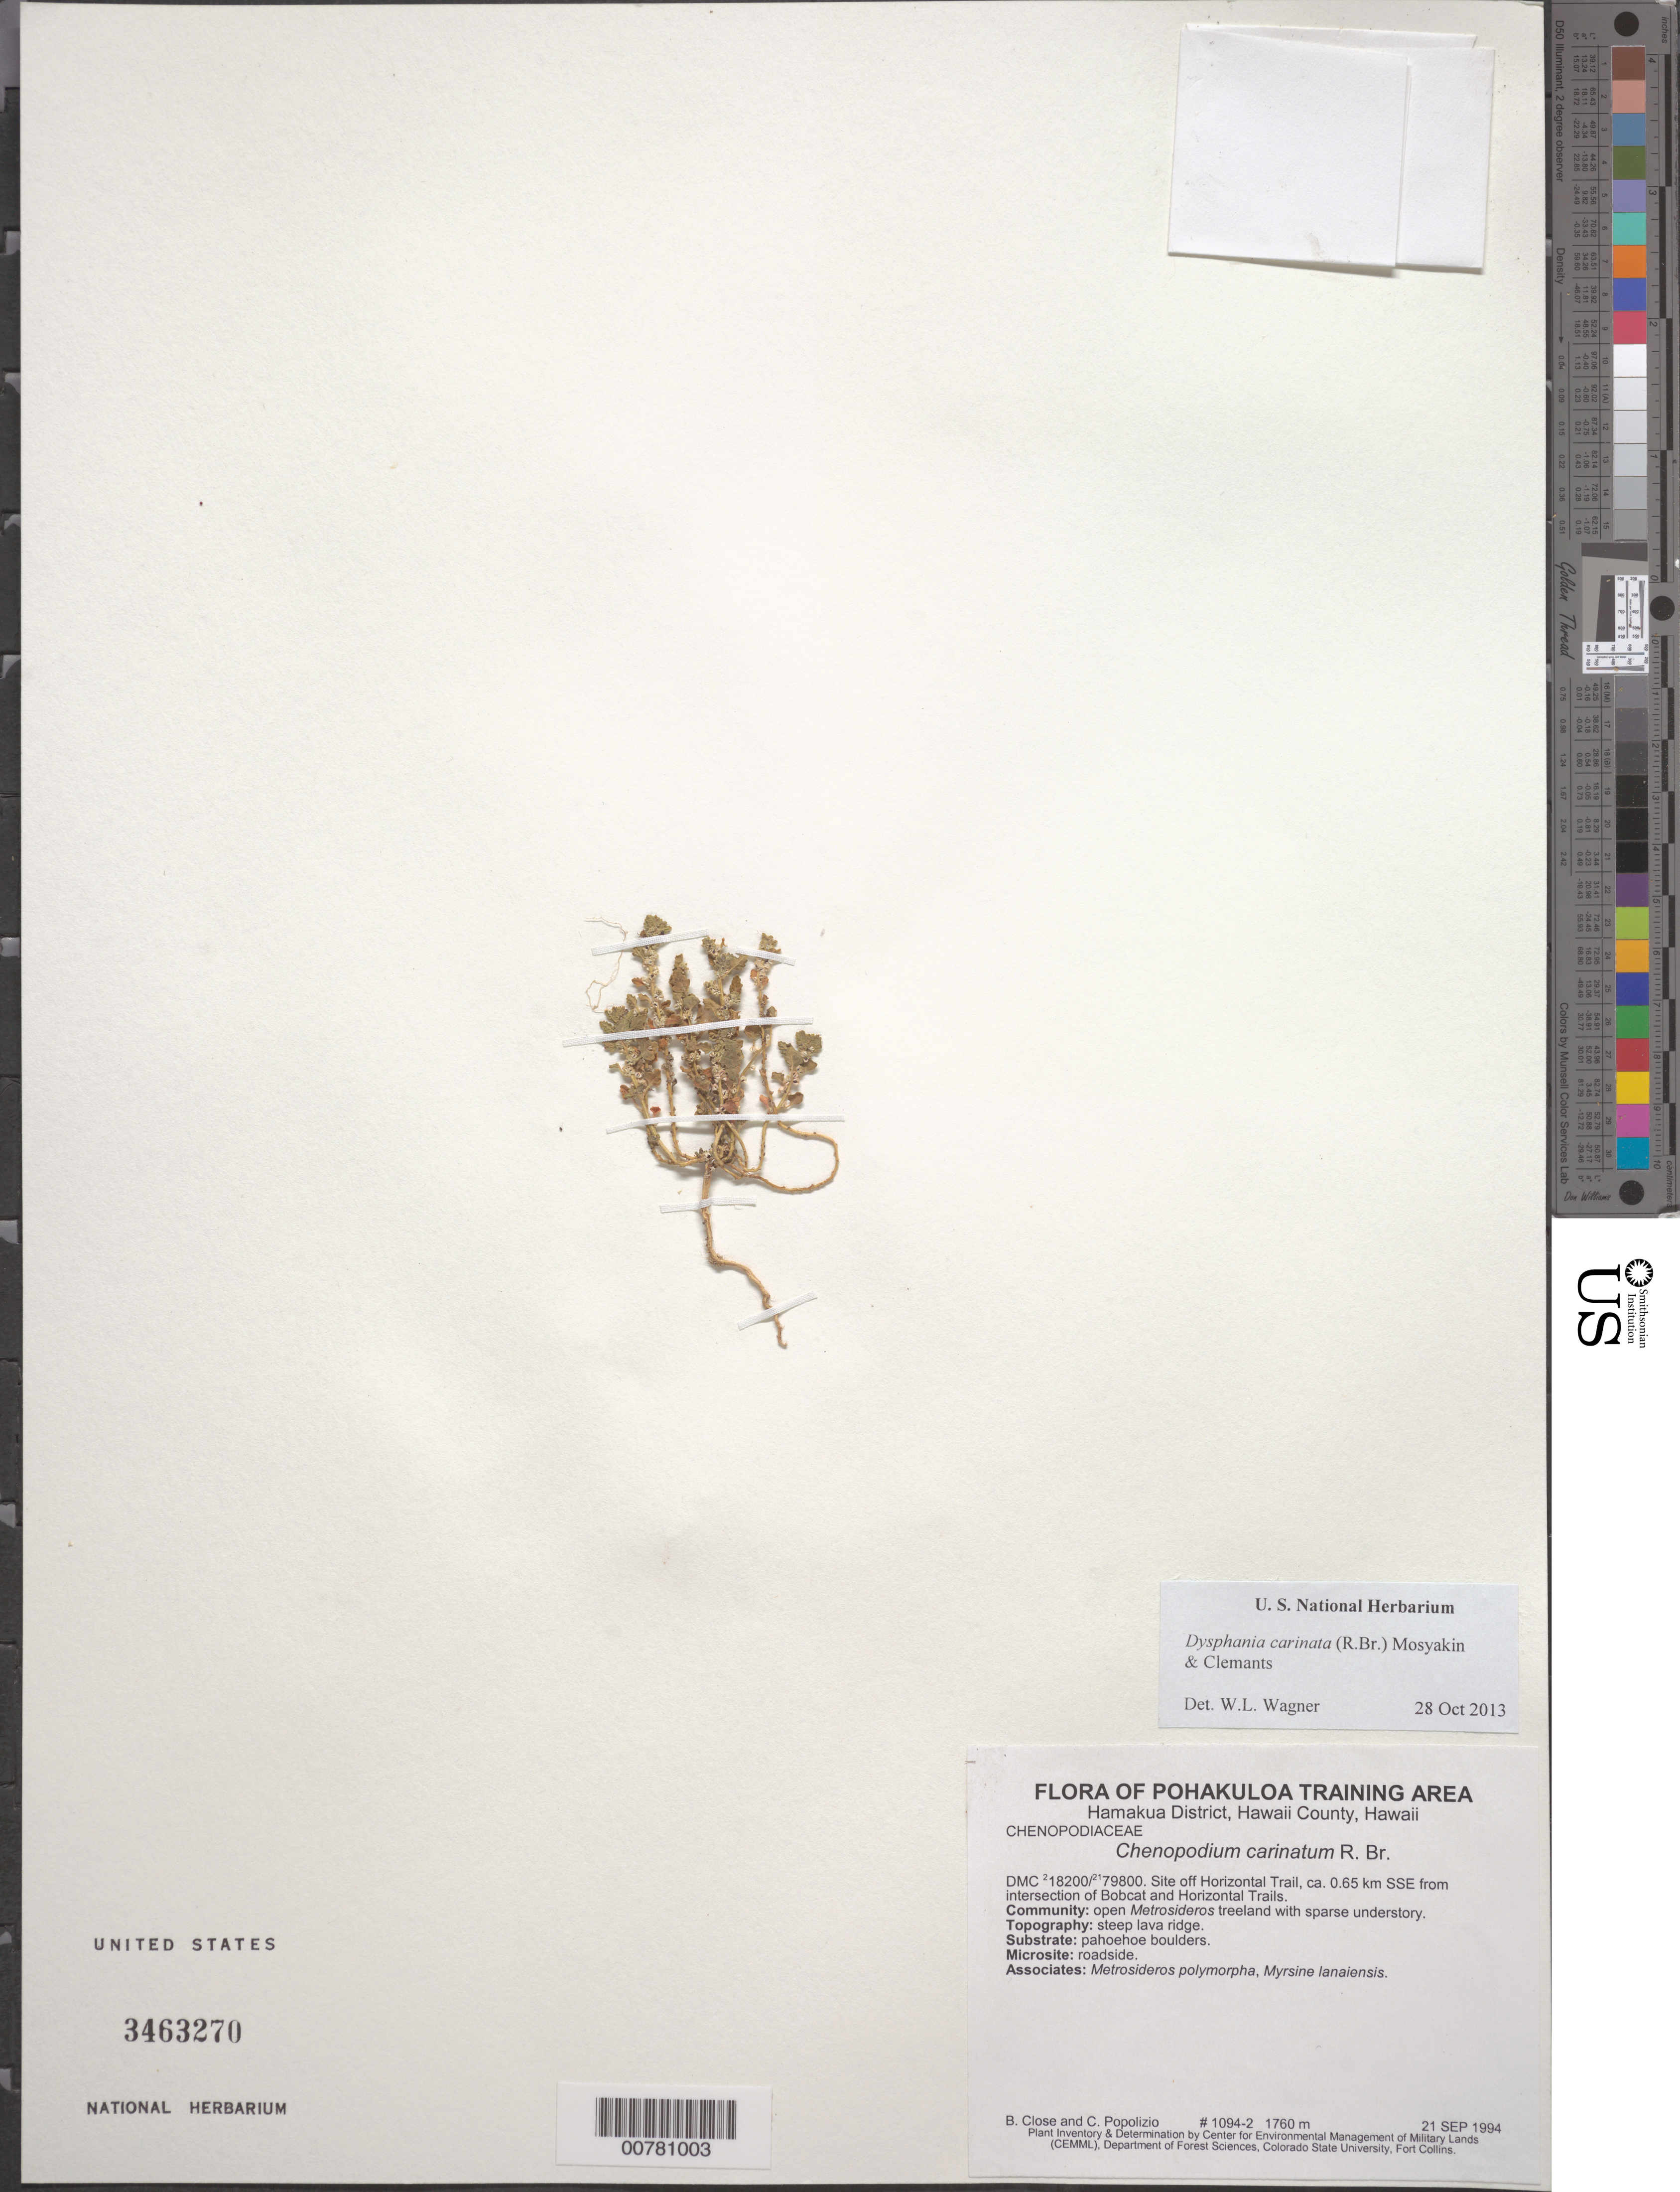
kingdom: Plantae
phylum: Tracheophyta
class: Magnoliopsida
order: Caryophyllales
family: Amaranthaceae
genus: Dysphania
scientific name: Dysphania carinata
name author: (R. Br.) Mosyakin & Clemants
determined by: Wagner, W. L., (BOT), Smithsonian Institution - National Museum of Natural History (UNITED STATES)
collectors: B. Close & C. Popolizio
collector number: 1094-2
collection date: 1994-09-21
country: United States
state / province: Hawaii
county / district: Hawaii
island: Hawaii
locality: Hamakua District, DMC 2/18200/21/798000, site off horizonal trail, ca 0.65 km SSE from intersection of Bobcat and Horizontal Trails.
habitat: Open Metrosideros treeland with sparse understory.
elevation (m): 1760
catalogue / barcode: US 3463270